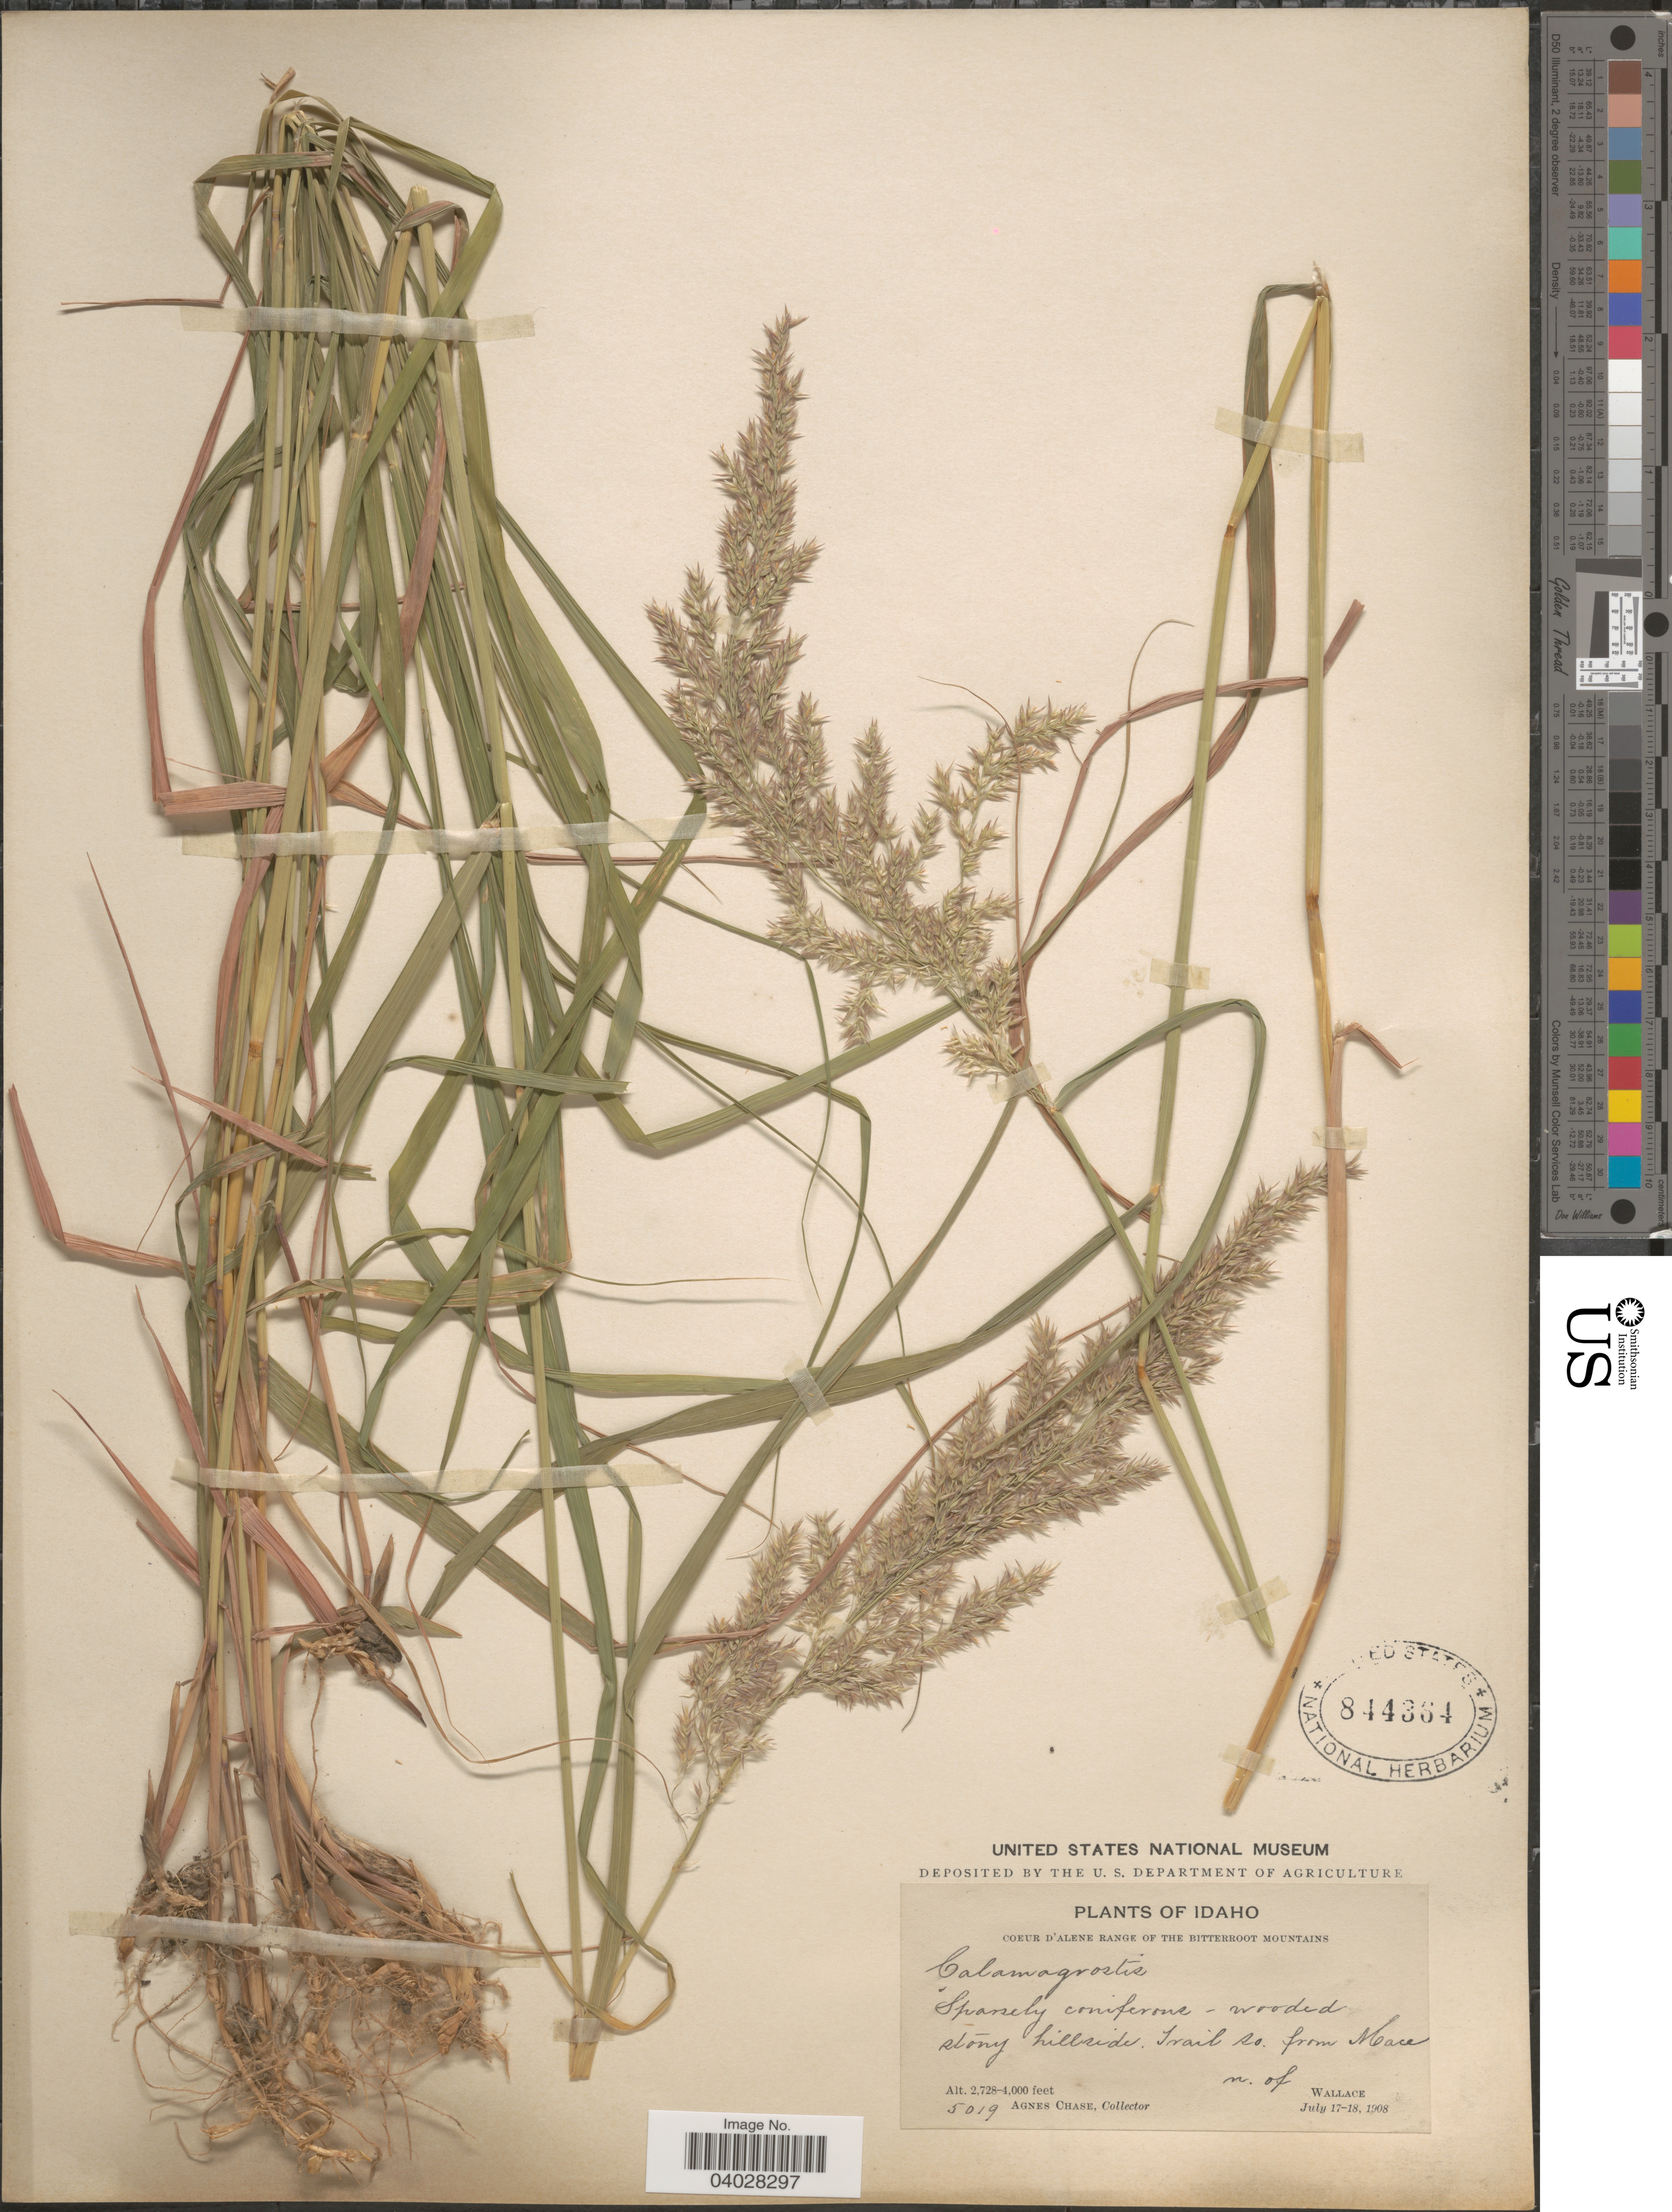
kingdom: Plantae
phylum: Tracheophyta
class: Liliopsida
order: Poales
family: Poaceae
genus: Calamagrostis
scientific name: Calamagrostis canadensis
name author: (Michx.) P. Beauv.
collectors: A. Chase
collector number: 5019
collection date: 1908-07-17/1908-07-18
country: United States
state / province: Idaho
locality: Coeur D'Alene Range of the Bitterroot Mountains. Trail so. from Hace n. of Wallace.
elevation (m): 831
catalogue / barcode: US 844364